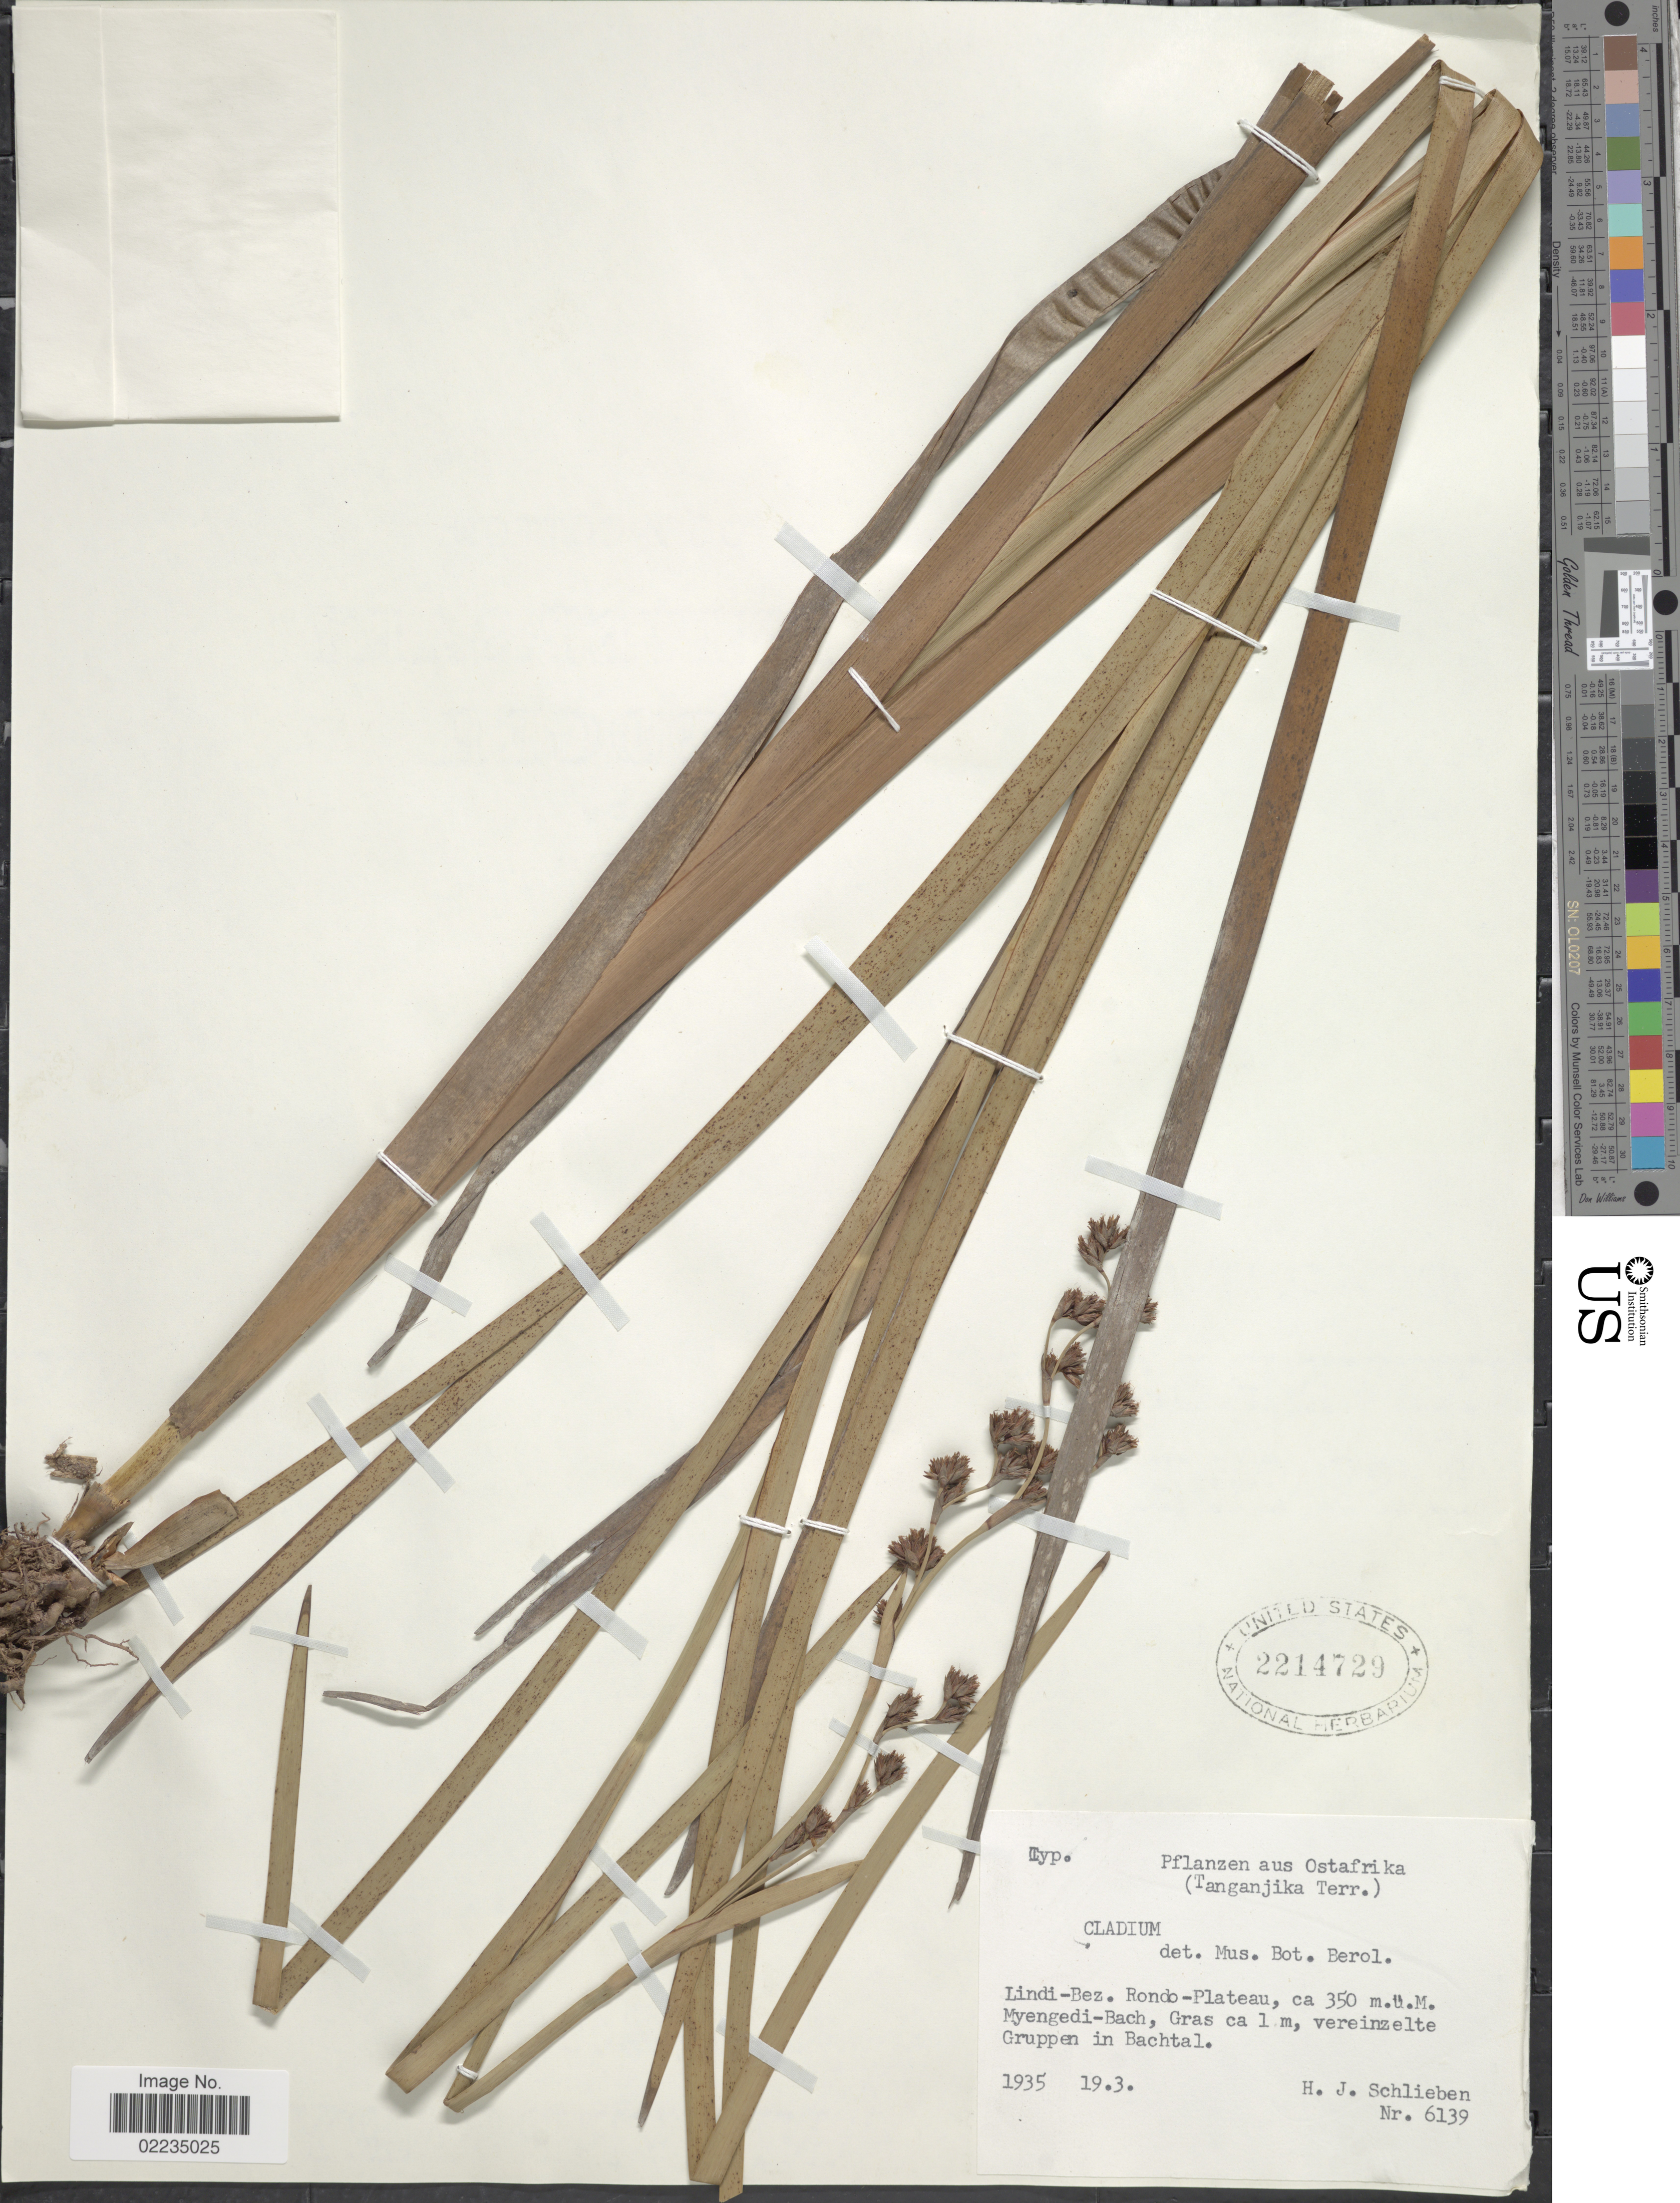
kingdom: Plantae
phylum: Tracheophyta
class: Liliopsida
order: Poales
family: Cyperaceae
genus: Cladium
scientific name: Cladium flexuosum var. polyanthemum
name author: Kük.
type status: Isosyntype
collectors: H. J. Schlieben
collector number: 6139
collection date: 1935-03-19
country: Tanzania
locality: Pflanzen aus Ostafrika, (Tanganjika Terr.), Lindi-Bez. Rondo-Plateau, Myengedi-Bach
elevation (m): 350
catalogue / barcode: US 2214729